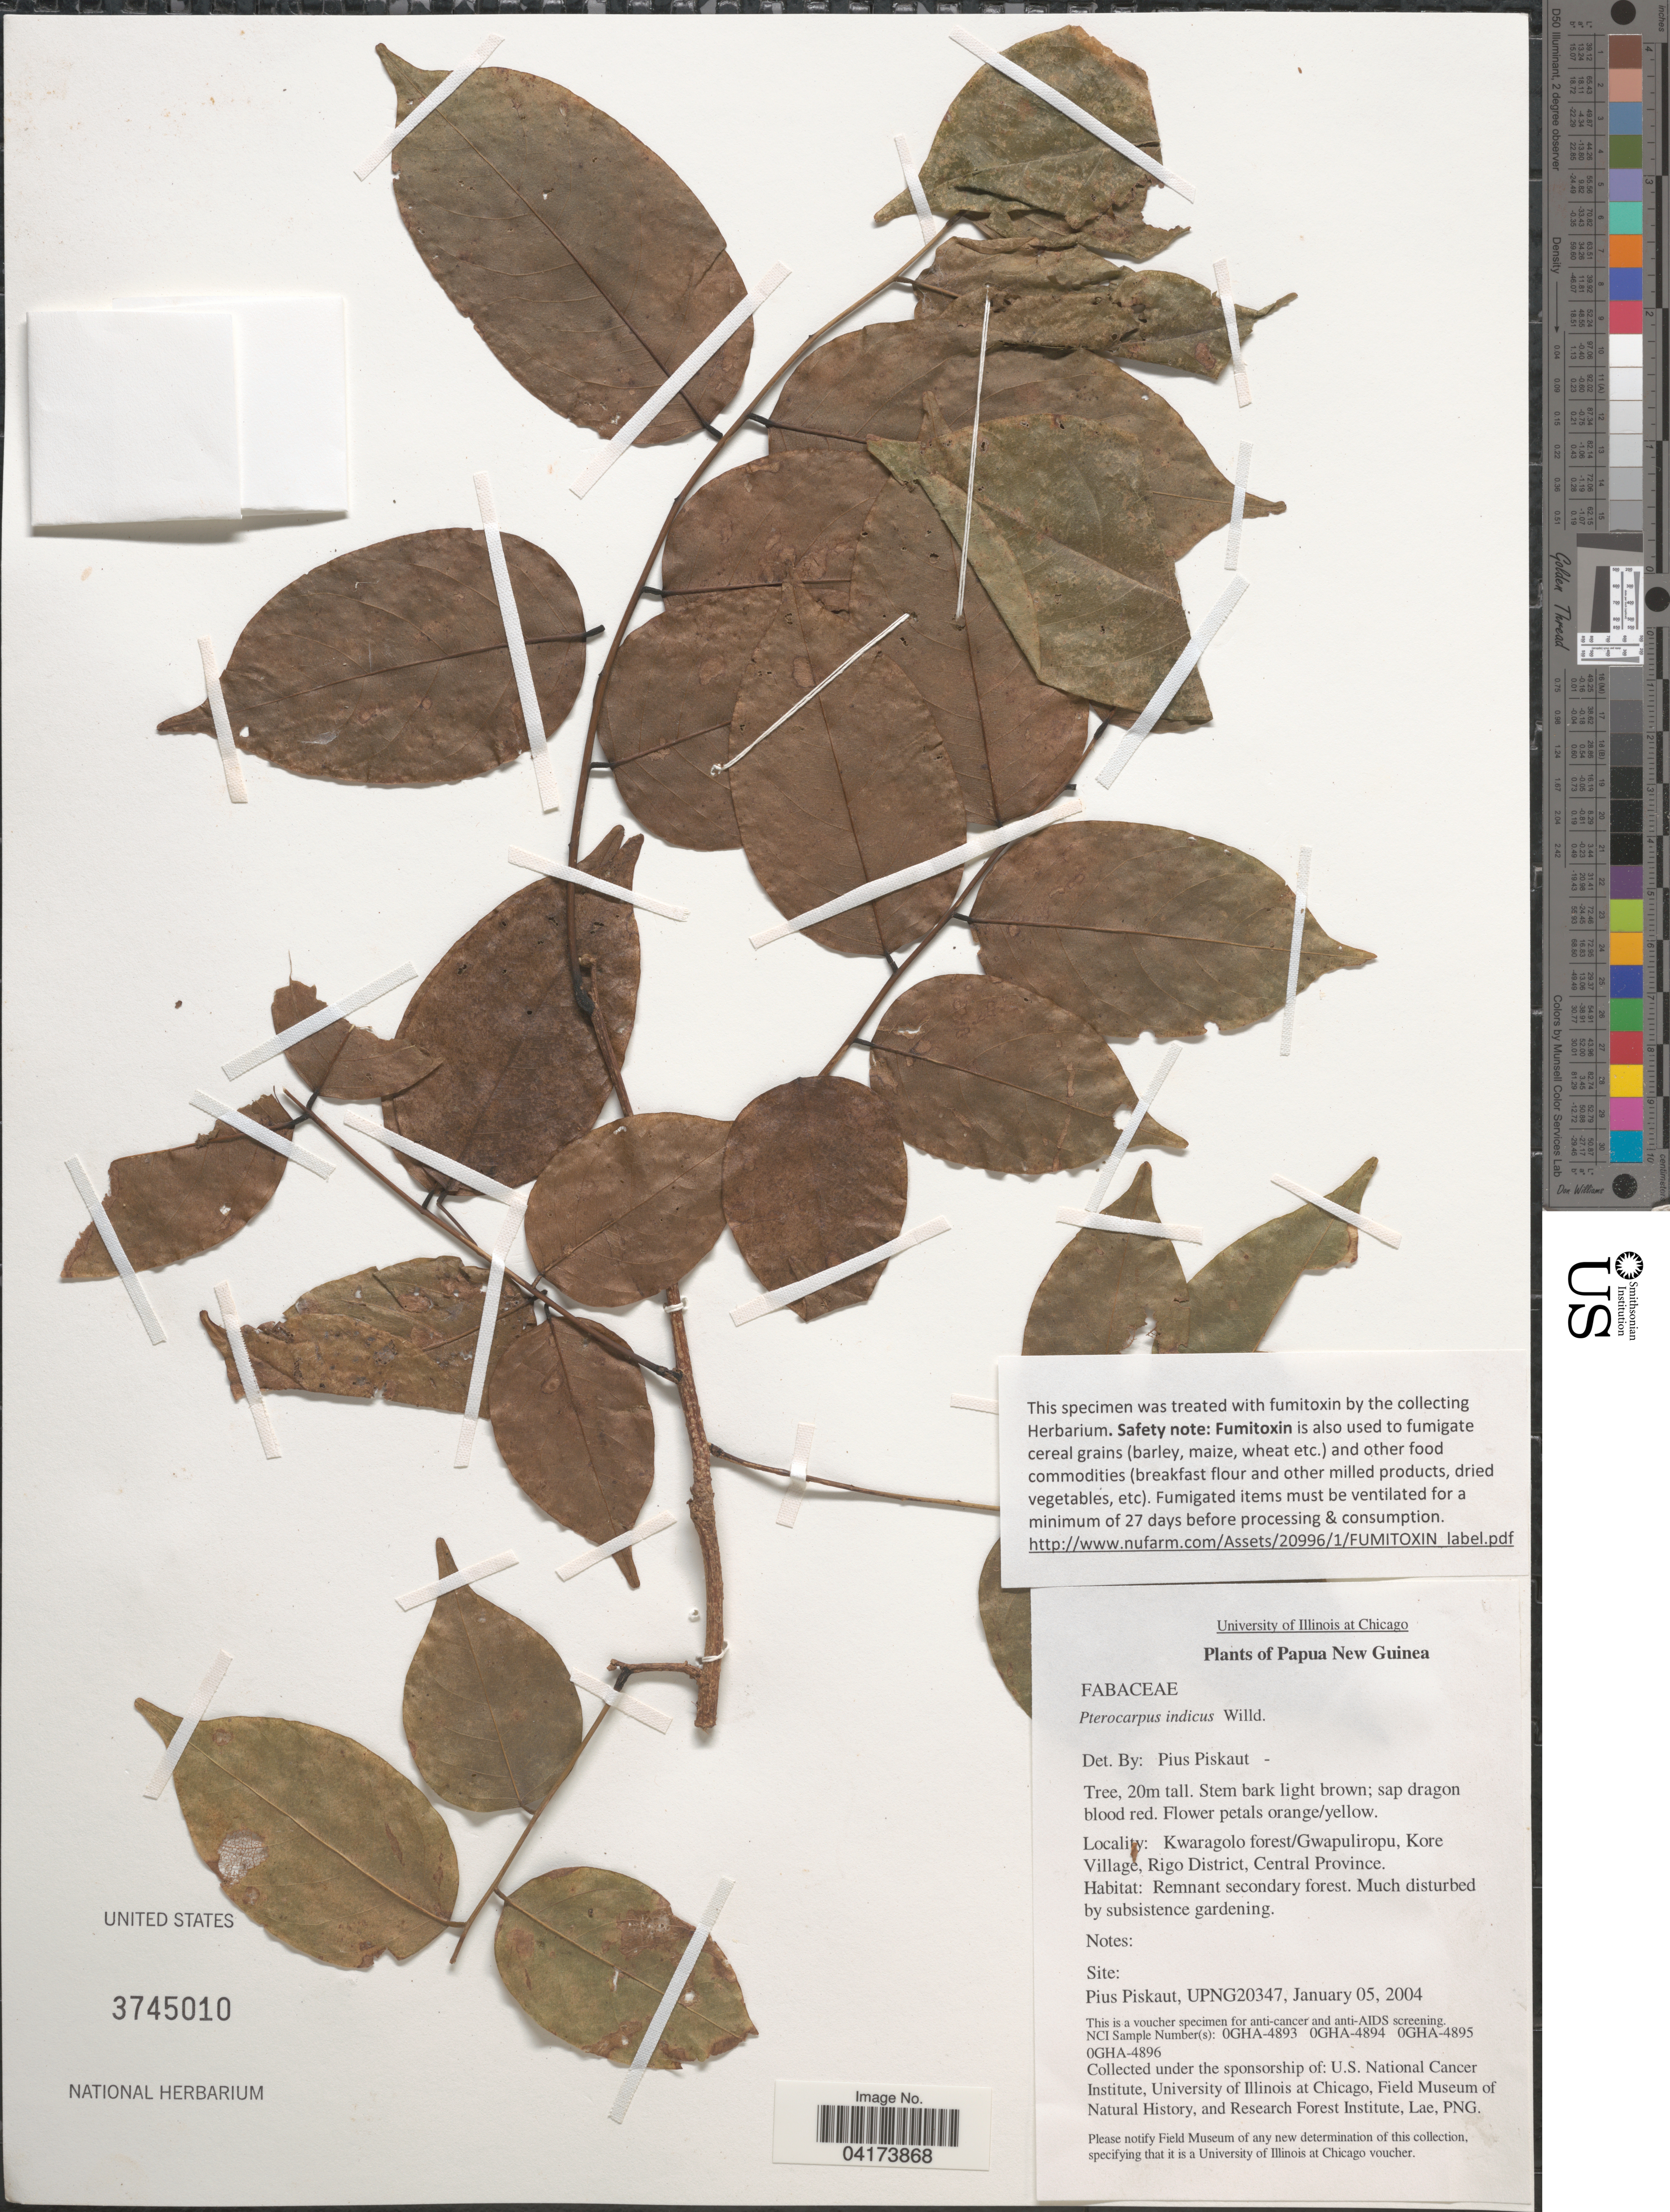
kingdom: Plantae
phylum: Tracheophyta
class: Magnoliopsida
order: Fabales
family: Fabaceae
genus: Pterocarpus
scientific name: Pterocarpus indicus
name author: Willd.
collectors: P. Piskaut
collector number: UPNG20347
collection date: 2004-01-05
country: Papua New Guinea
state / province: Central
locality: Kwaragolo forest/Gwapuliropu, Kore Village, Rigo District.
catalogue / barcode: US 3745010